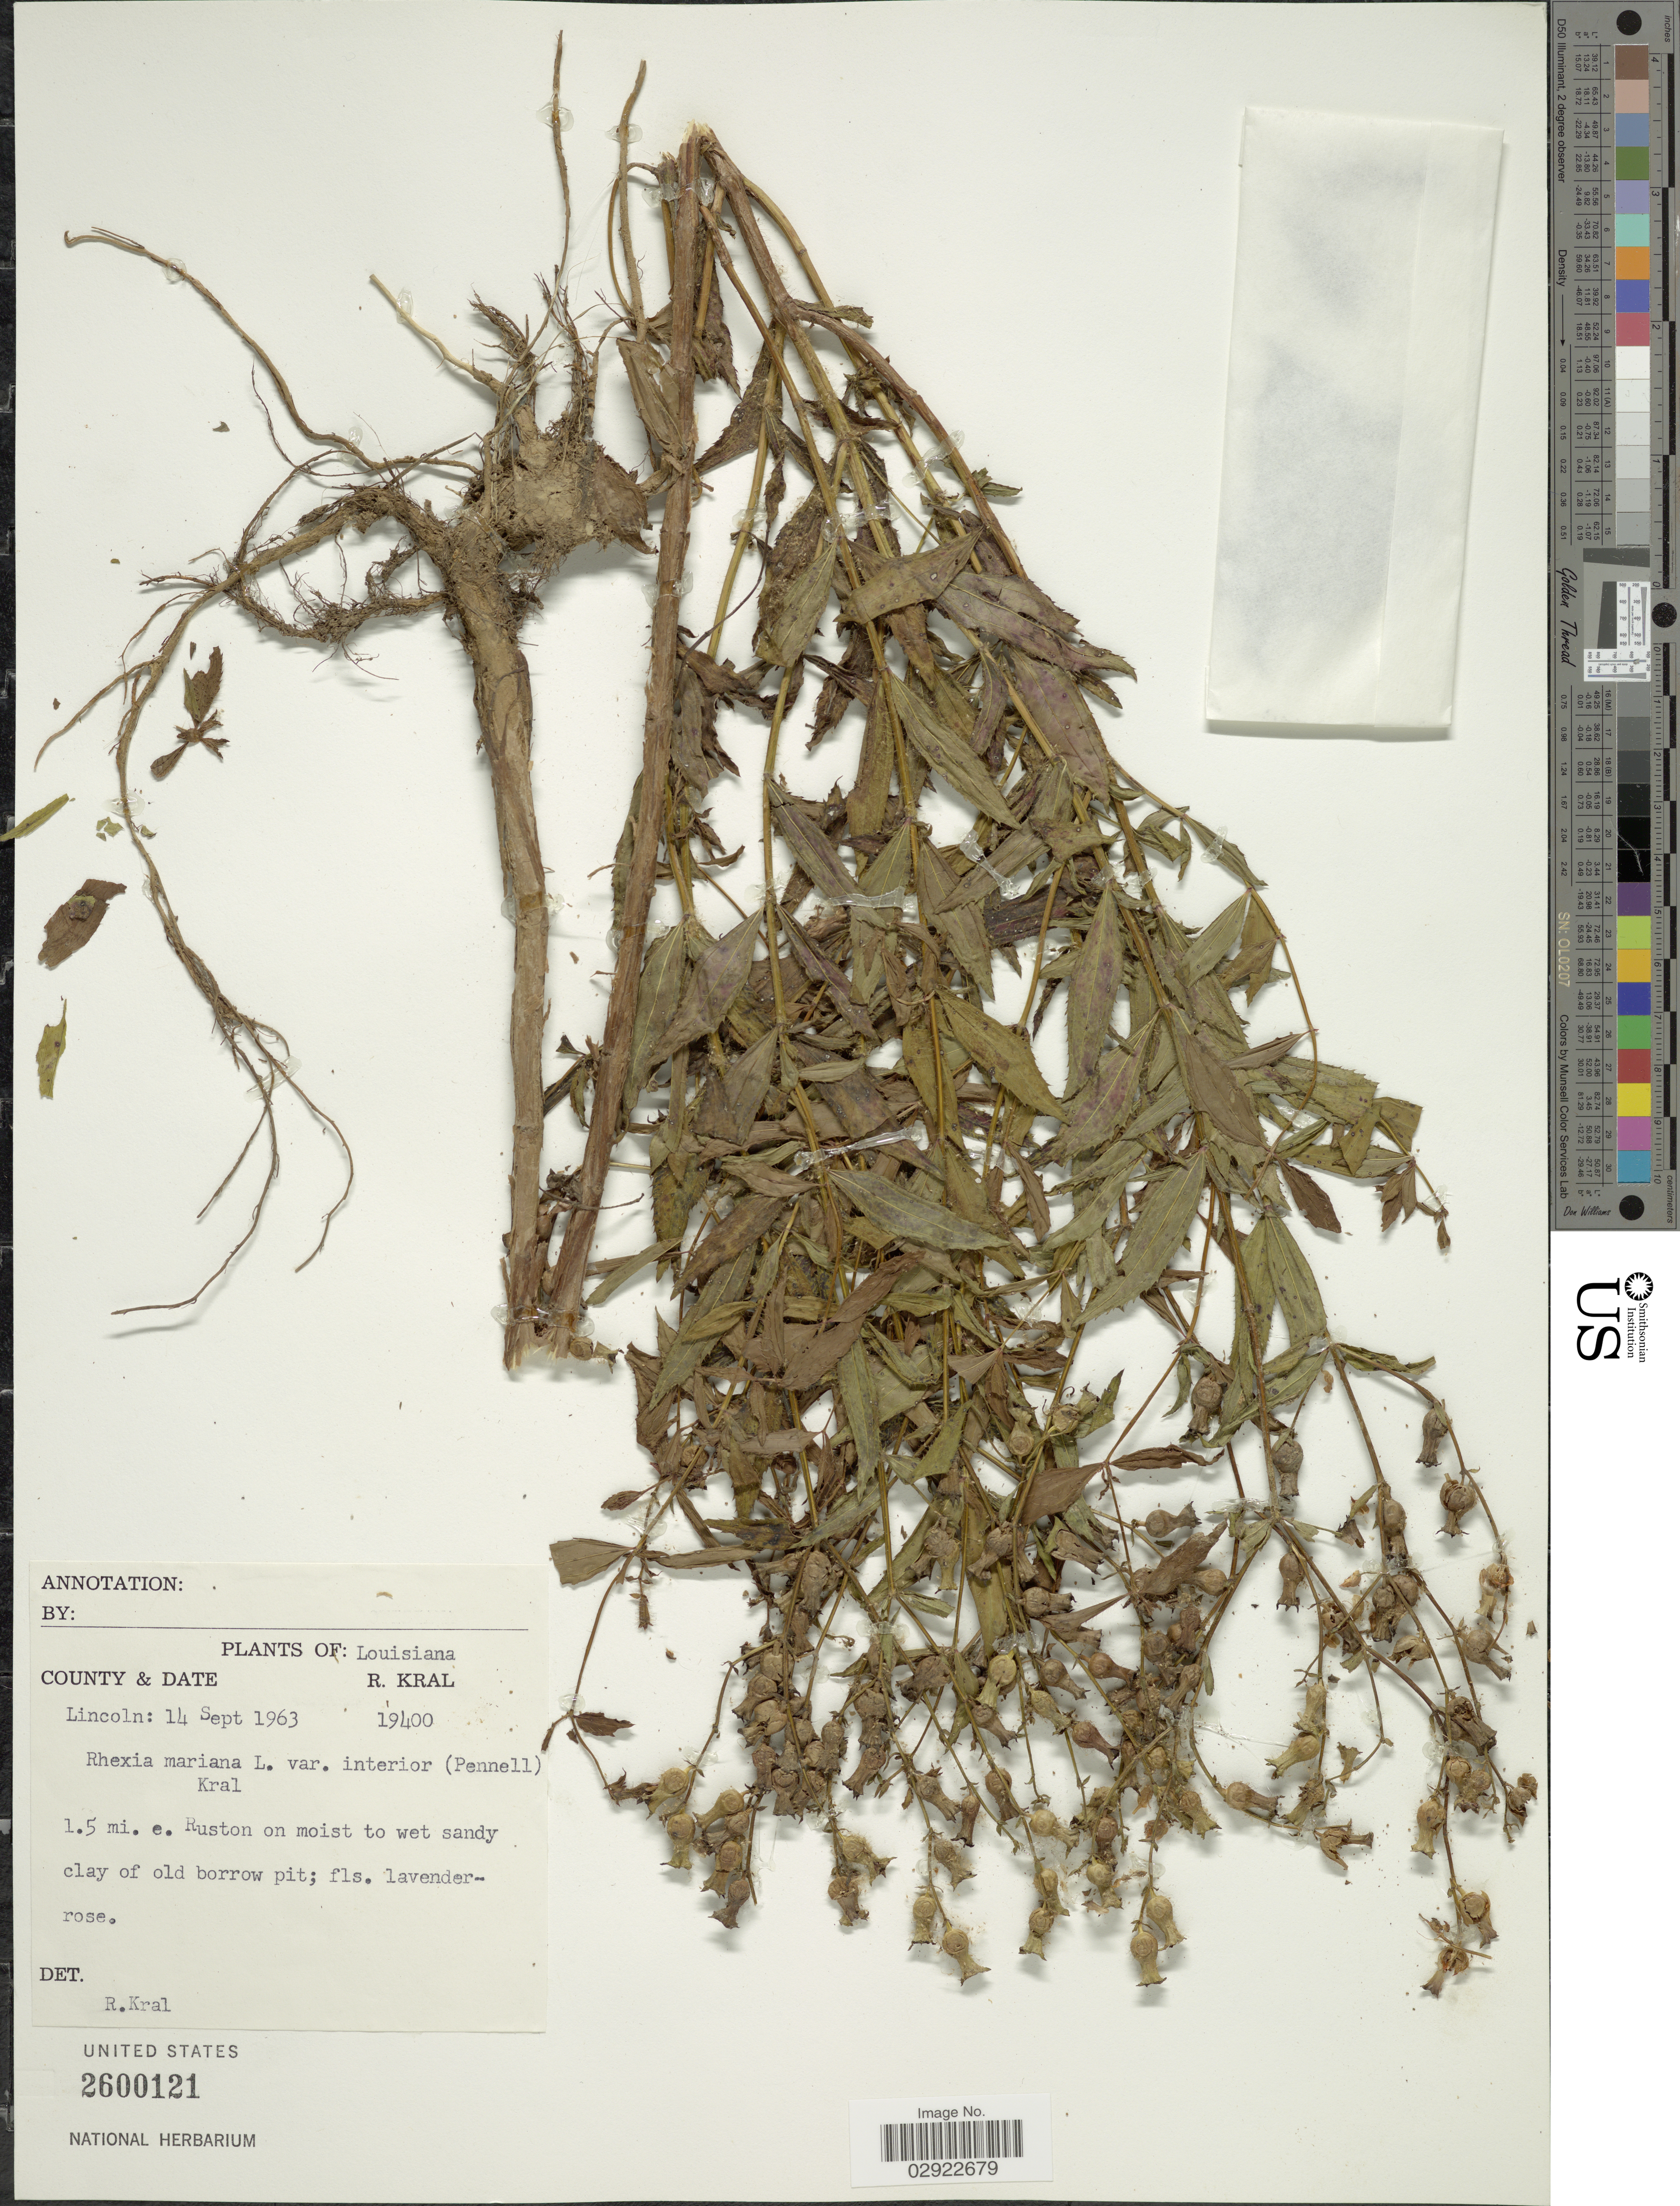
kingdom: Plantae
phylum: Tracheophyta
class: Magnoliopsida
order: Myrtales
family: Melastomataceae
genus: Rhexia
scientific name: Rhexia interior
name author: Pennell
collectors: R. Kral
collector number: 19400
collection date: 1963-09-14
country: United States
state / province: Louisiana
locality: Lincoln County. 1.5 mi. e. Ruston on moist to wet sandy clay of old borrow pit.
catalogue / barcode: US 2600121